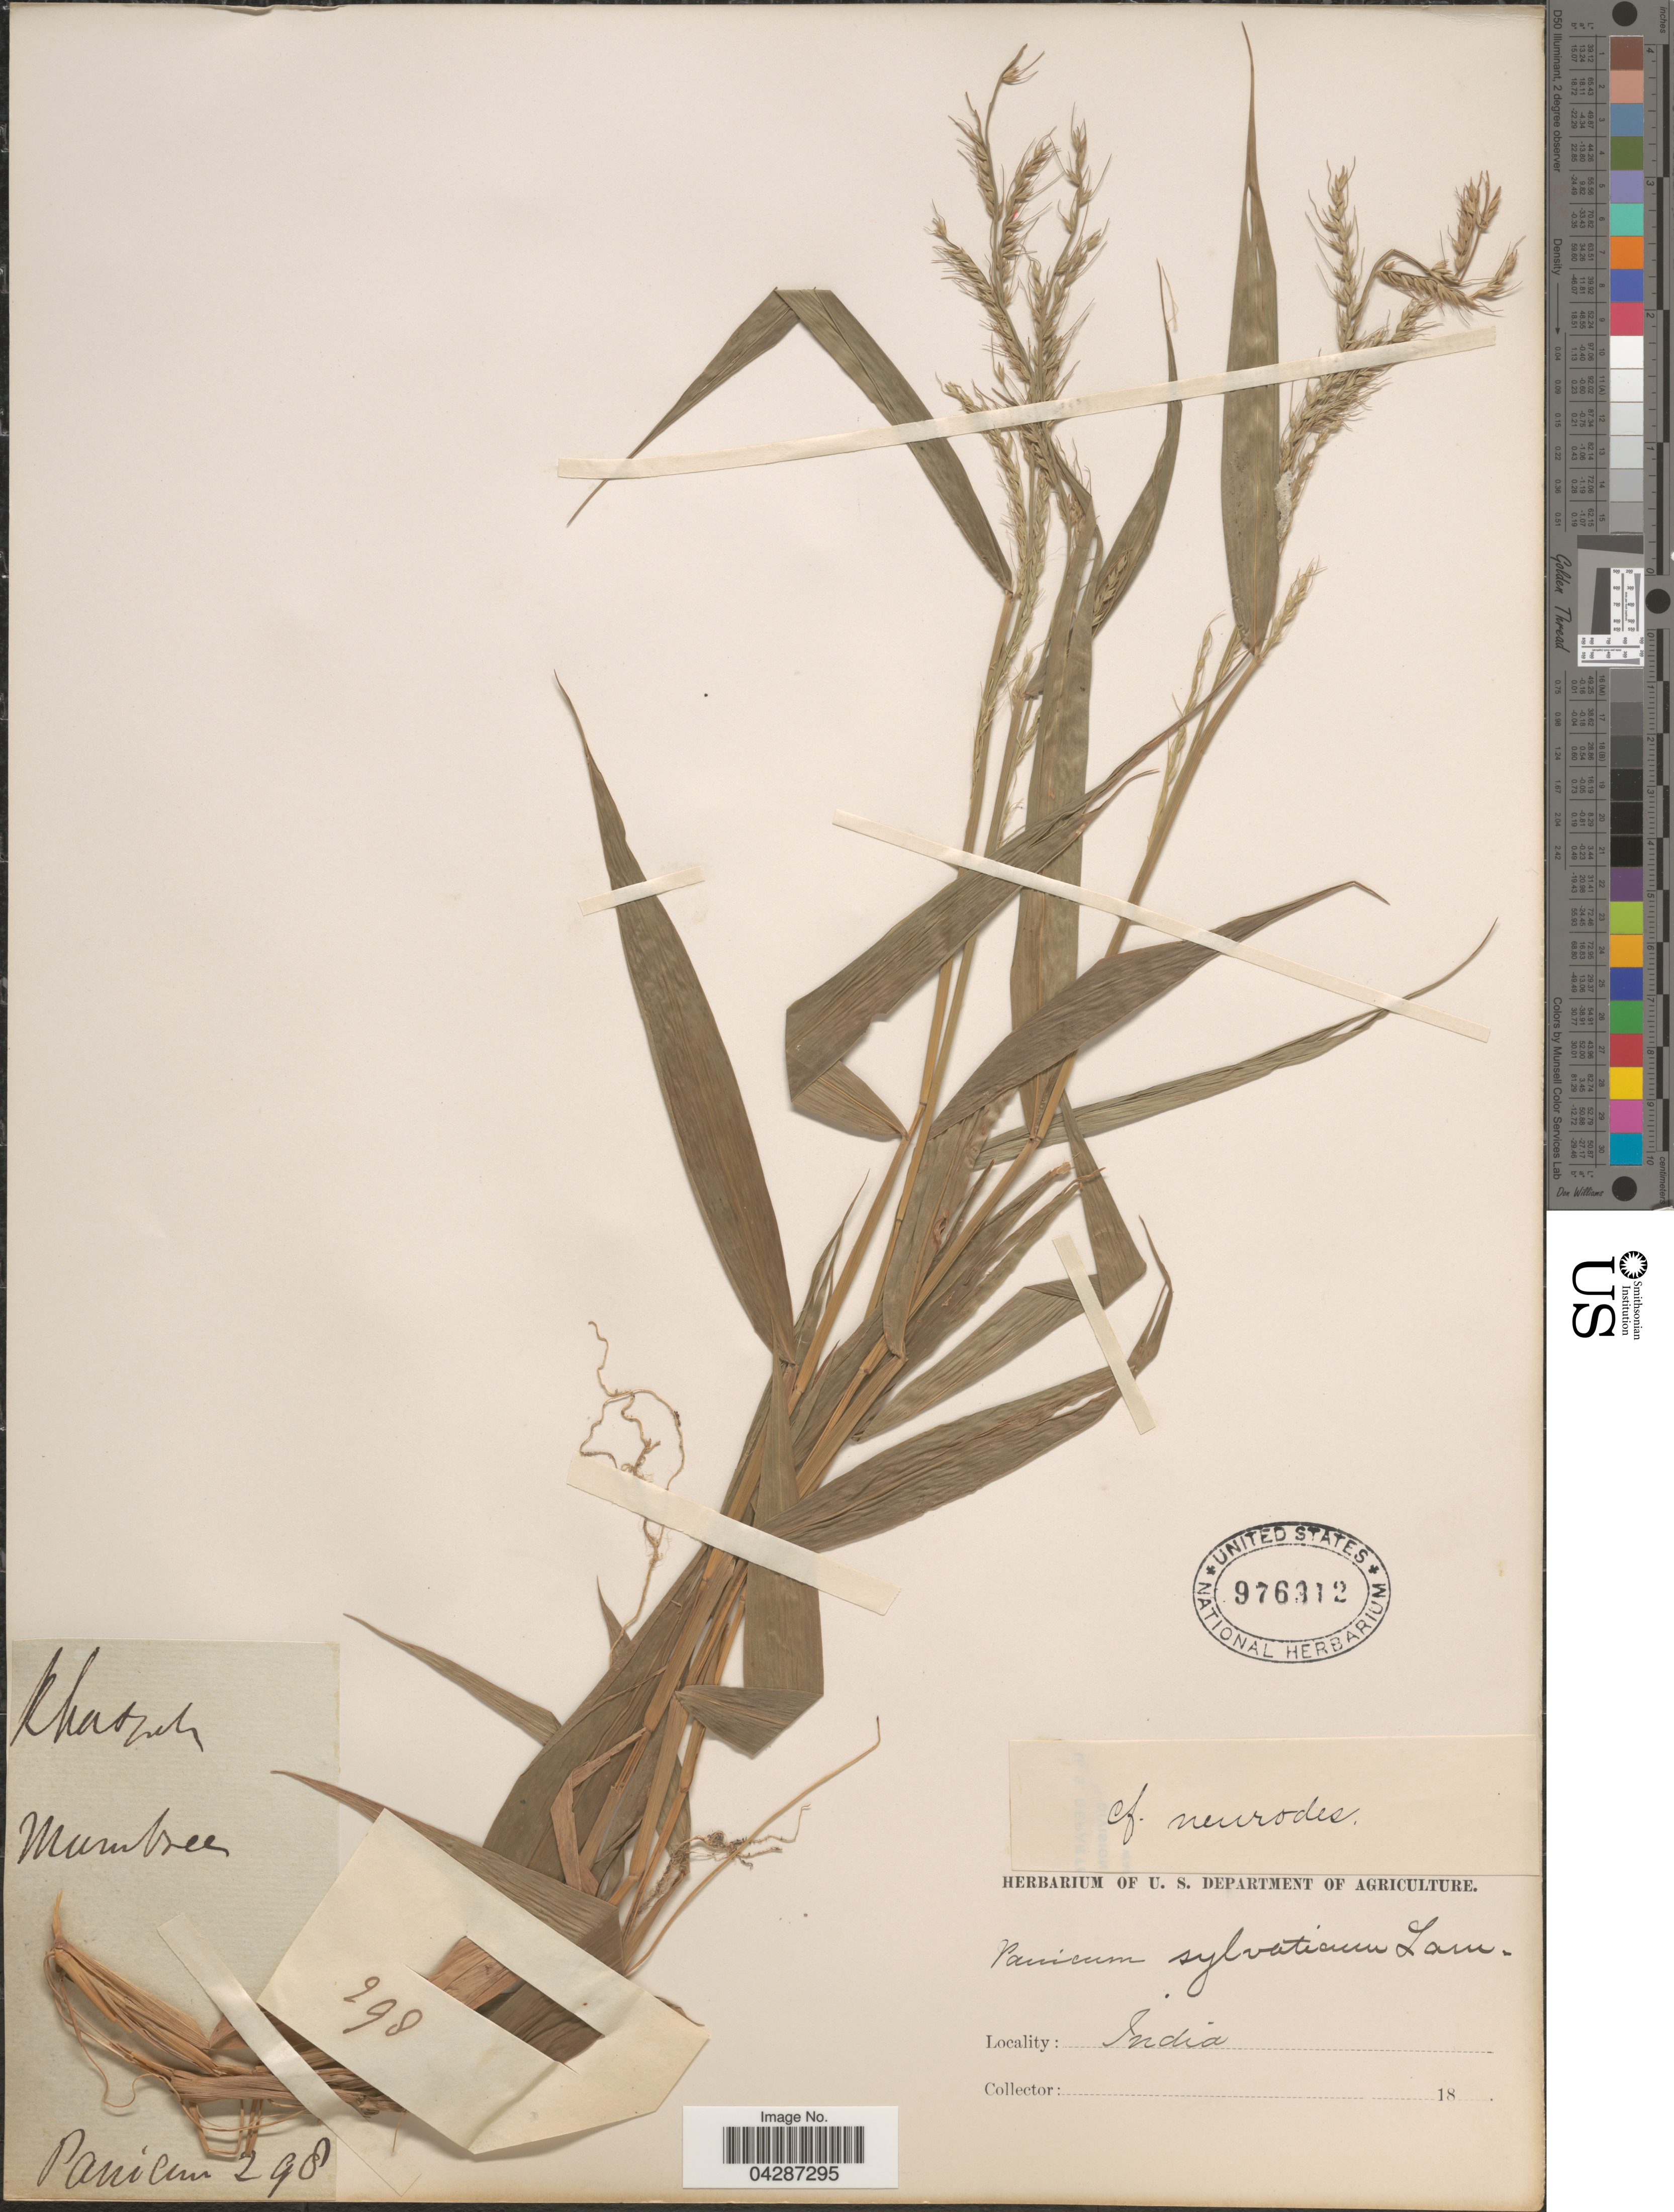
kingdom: Plantae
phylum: Tracheophyta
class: Liliopsida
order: Poales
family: Poaceae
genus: Oplismenus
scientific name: Oplismenus compositus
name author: (L.) P. Beauv.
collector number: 298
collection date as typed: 18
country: India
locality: Mumbree [unsure placement].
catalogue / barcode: US 976312